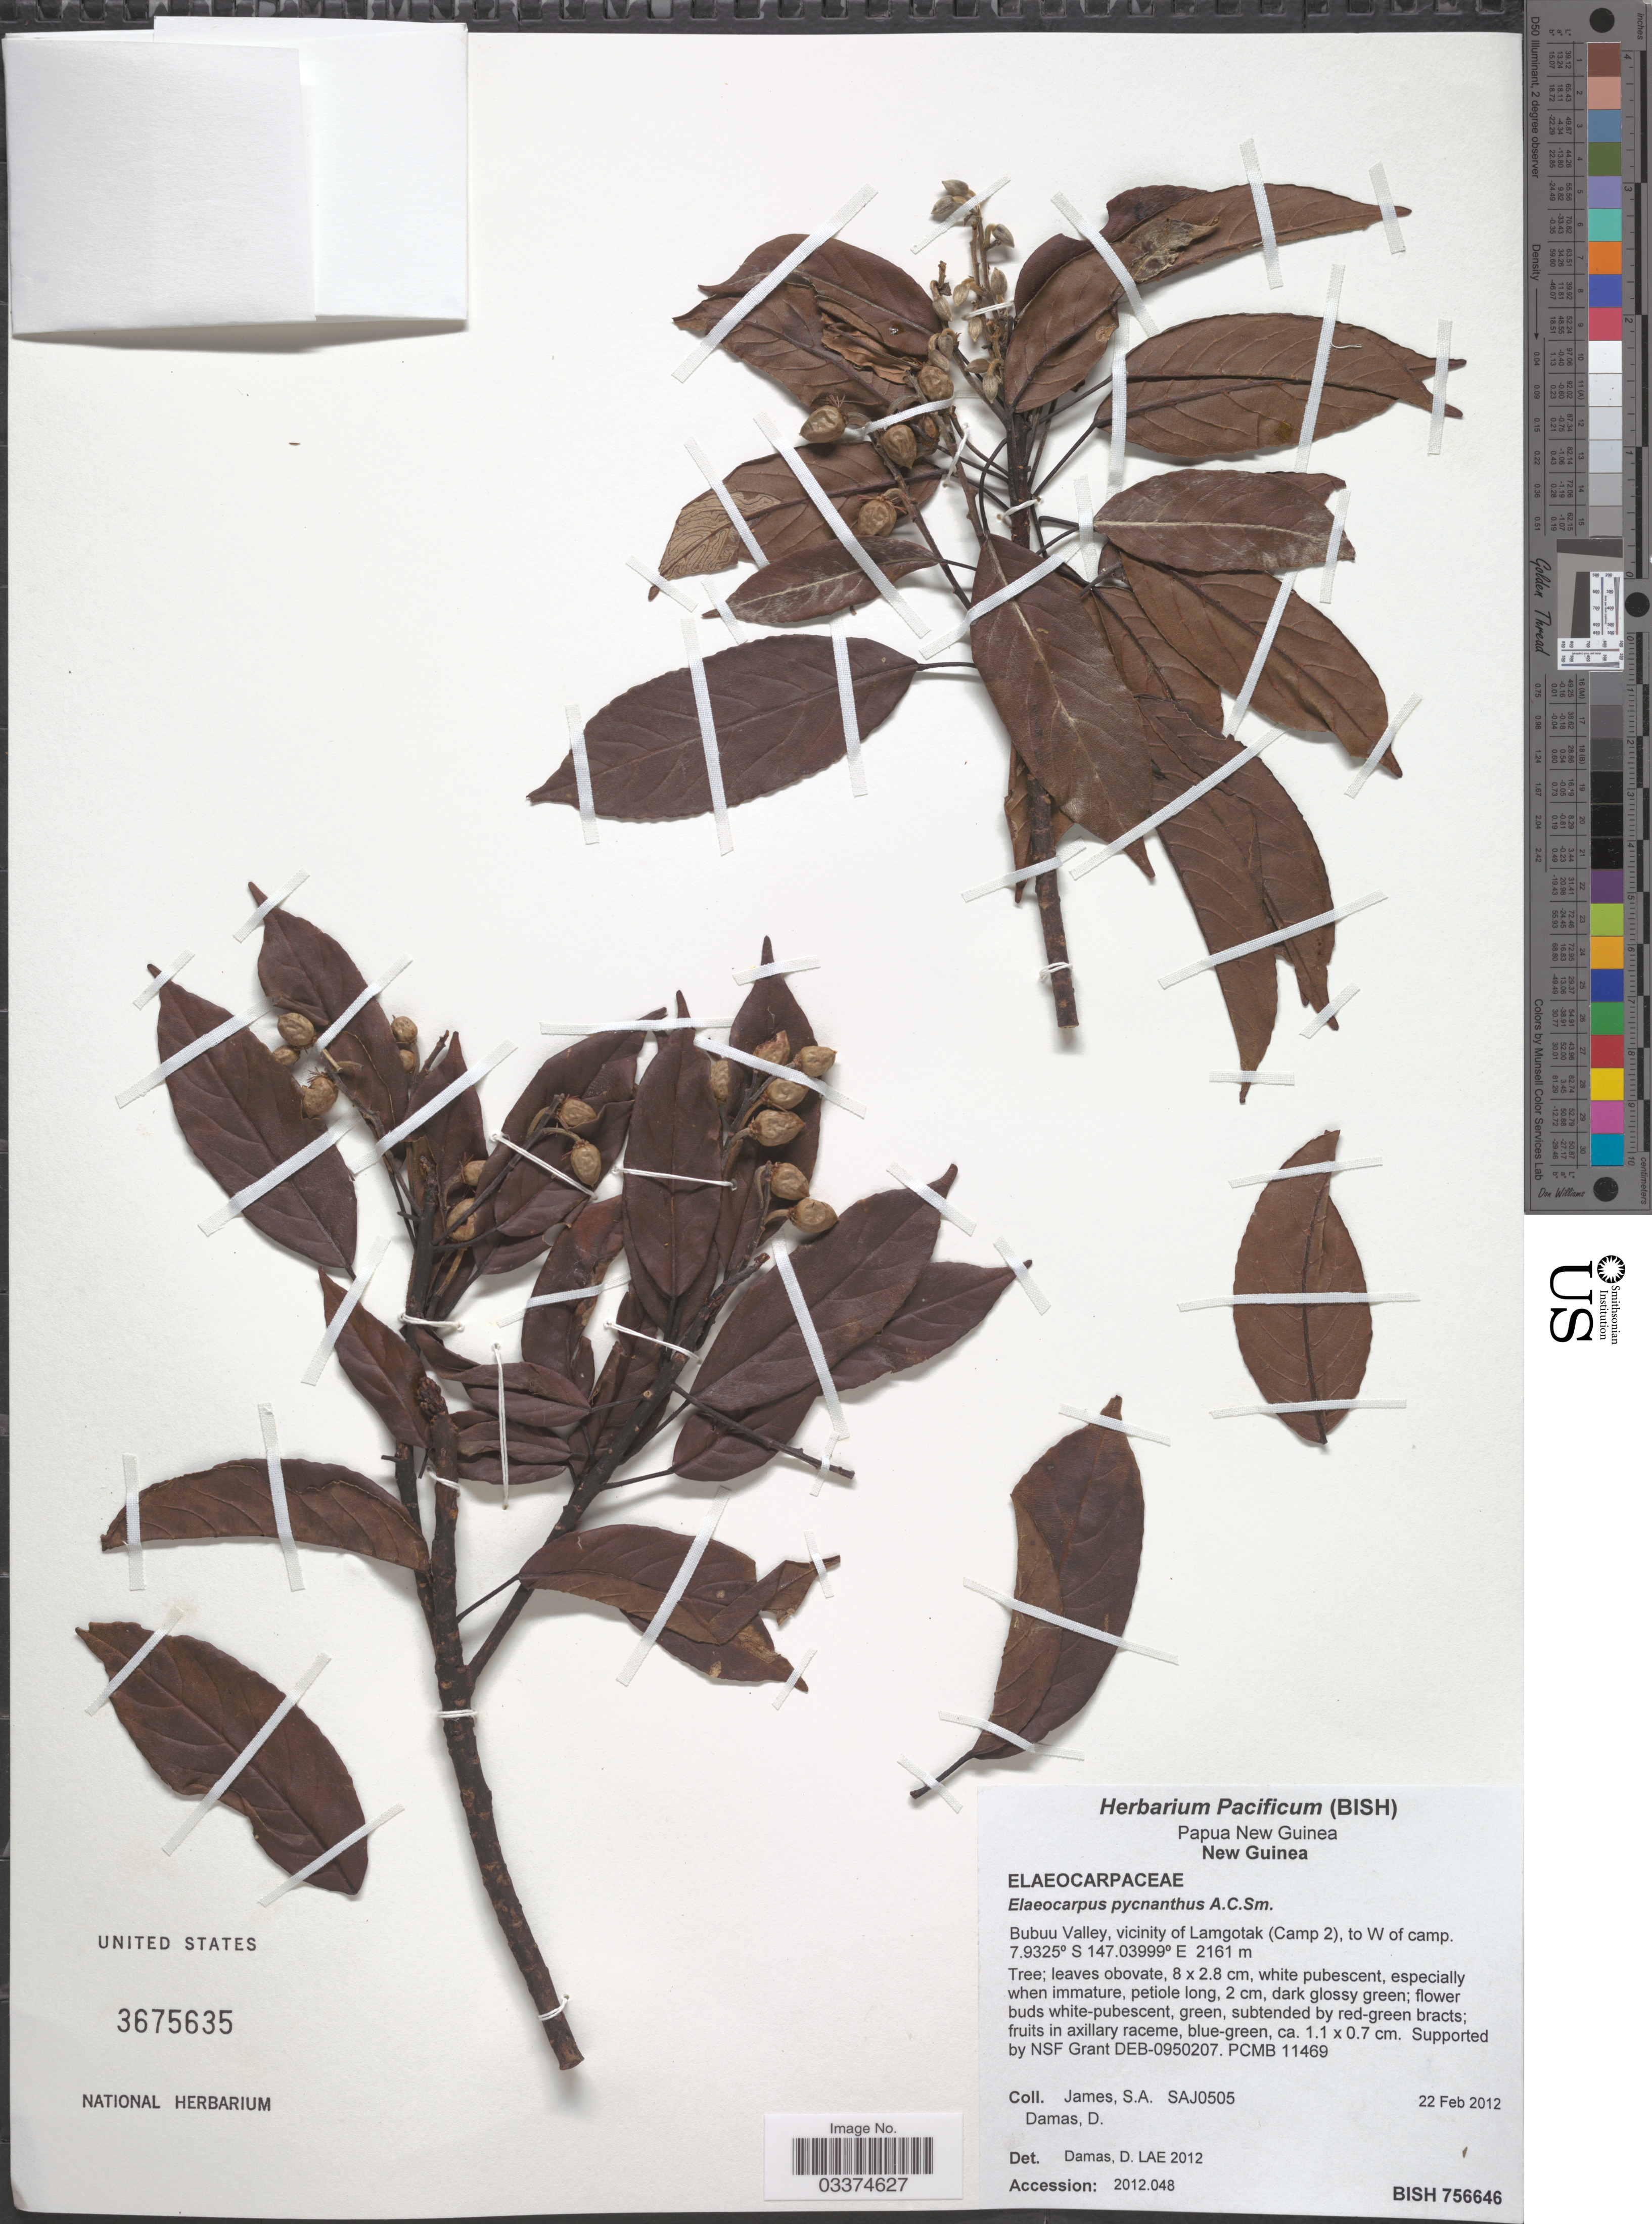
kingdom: Plantae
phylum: Tracheophyta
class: Magnoliopsida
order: Oxalidales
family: Elaeocarpaceae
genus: Elaeocarpus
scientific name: Elaeocarpus pycnanthus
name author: A.C. Sm.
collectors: S. James & D. Damas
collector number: SAJ0505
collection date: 2012-02-22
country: Papua New Guinea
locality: New Guinea, Bubuu Valley, vicinity of Lamgotak (Camp 2), to W of camp.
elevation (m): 2161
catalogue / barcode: US 3675635